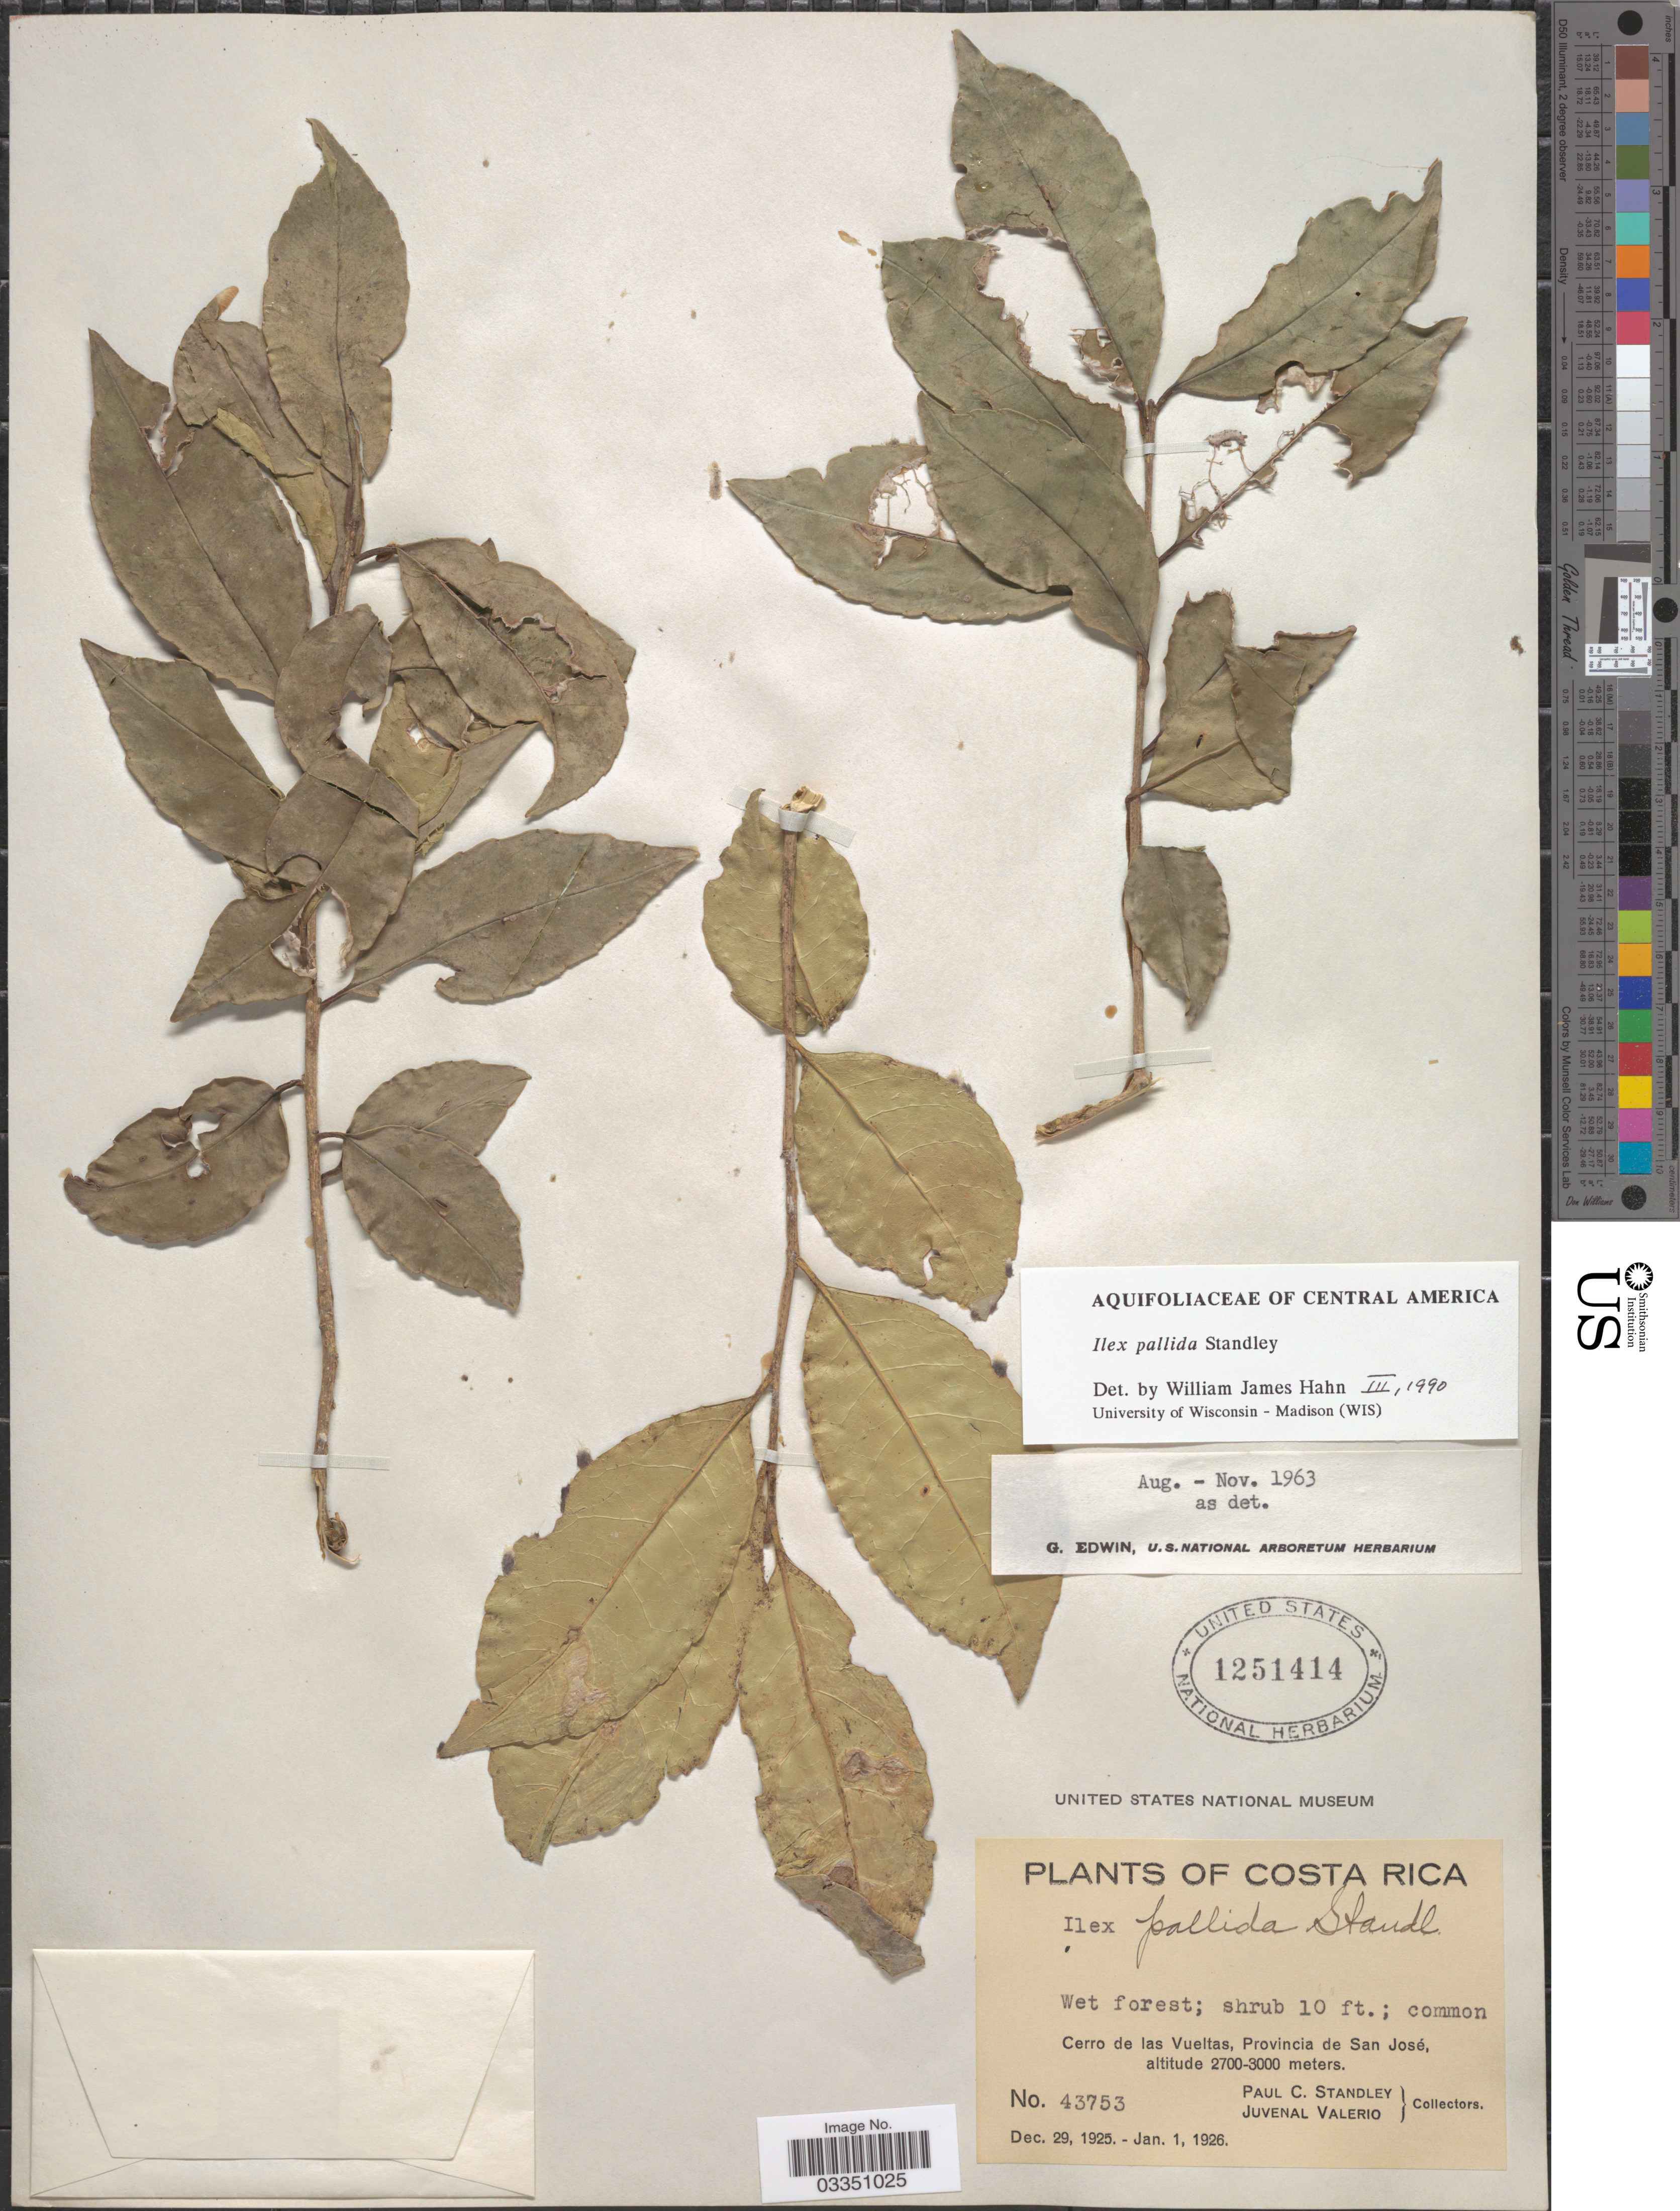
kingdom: Plantae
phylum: Tracheophyta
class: Magnoliopsida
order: Aquifoliales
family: Aquifoliaceae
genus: Ilex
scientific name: Ilex pallida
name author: Standl.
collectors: P. C. Standley & J. Valerio R.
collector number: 43753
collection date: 1925-12-29/1926-01-01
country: Costa Rica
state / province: San José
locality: Cerro de las Vueltas.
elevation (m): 2700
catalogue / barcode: US 1251414